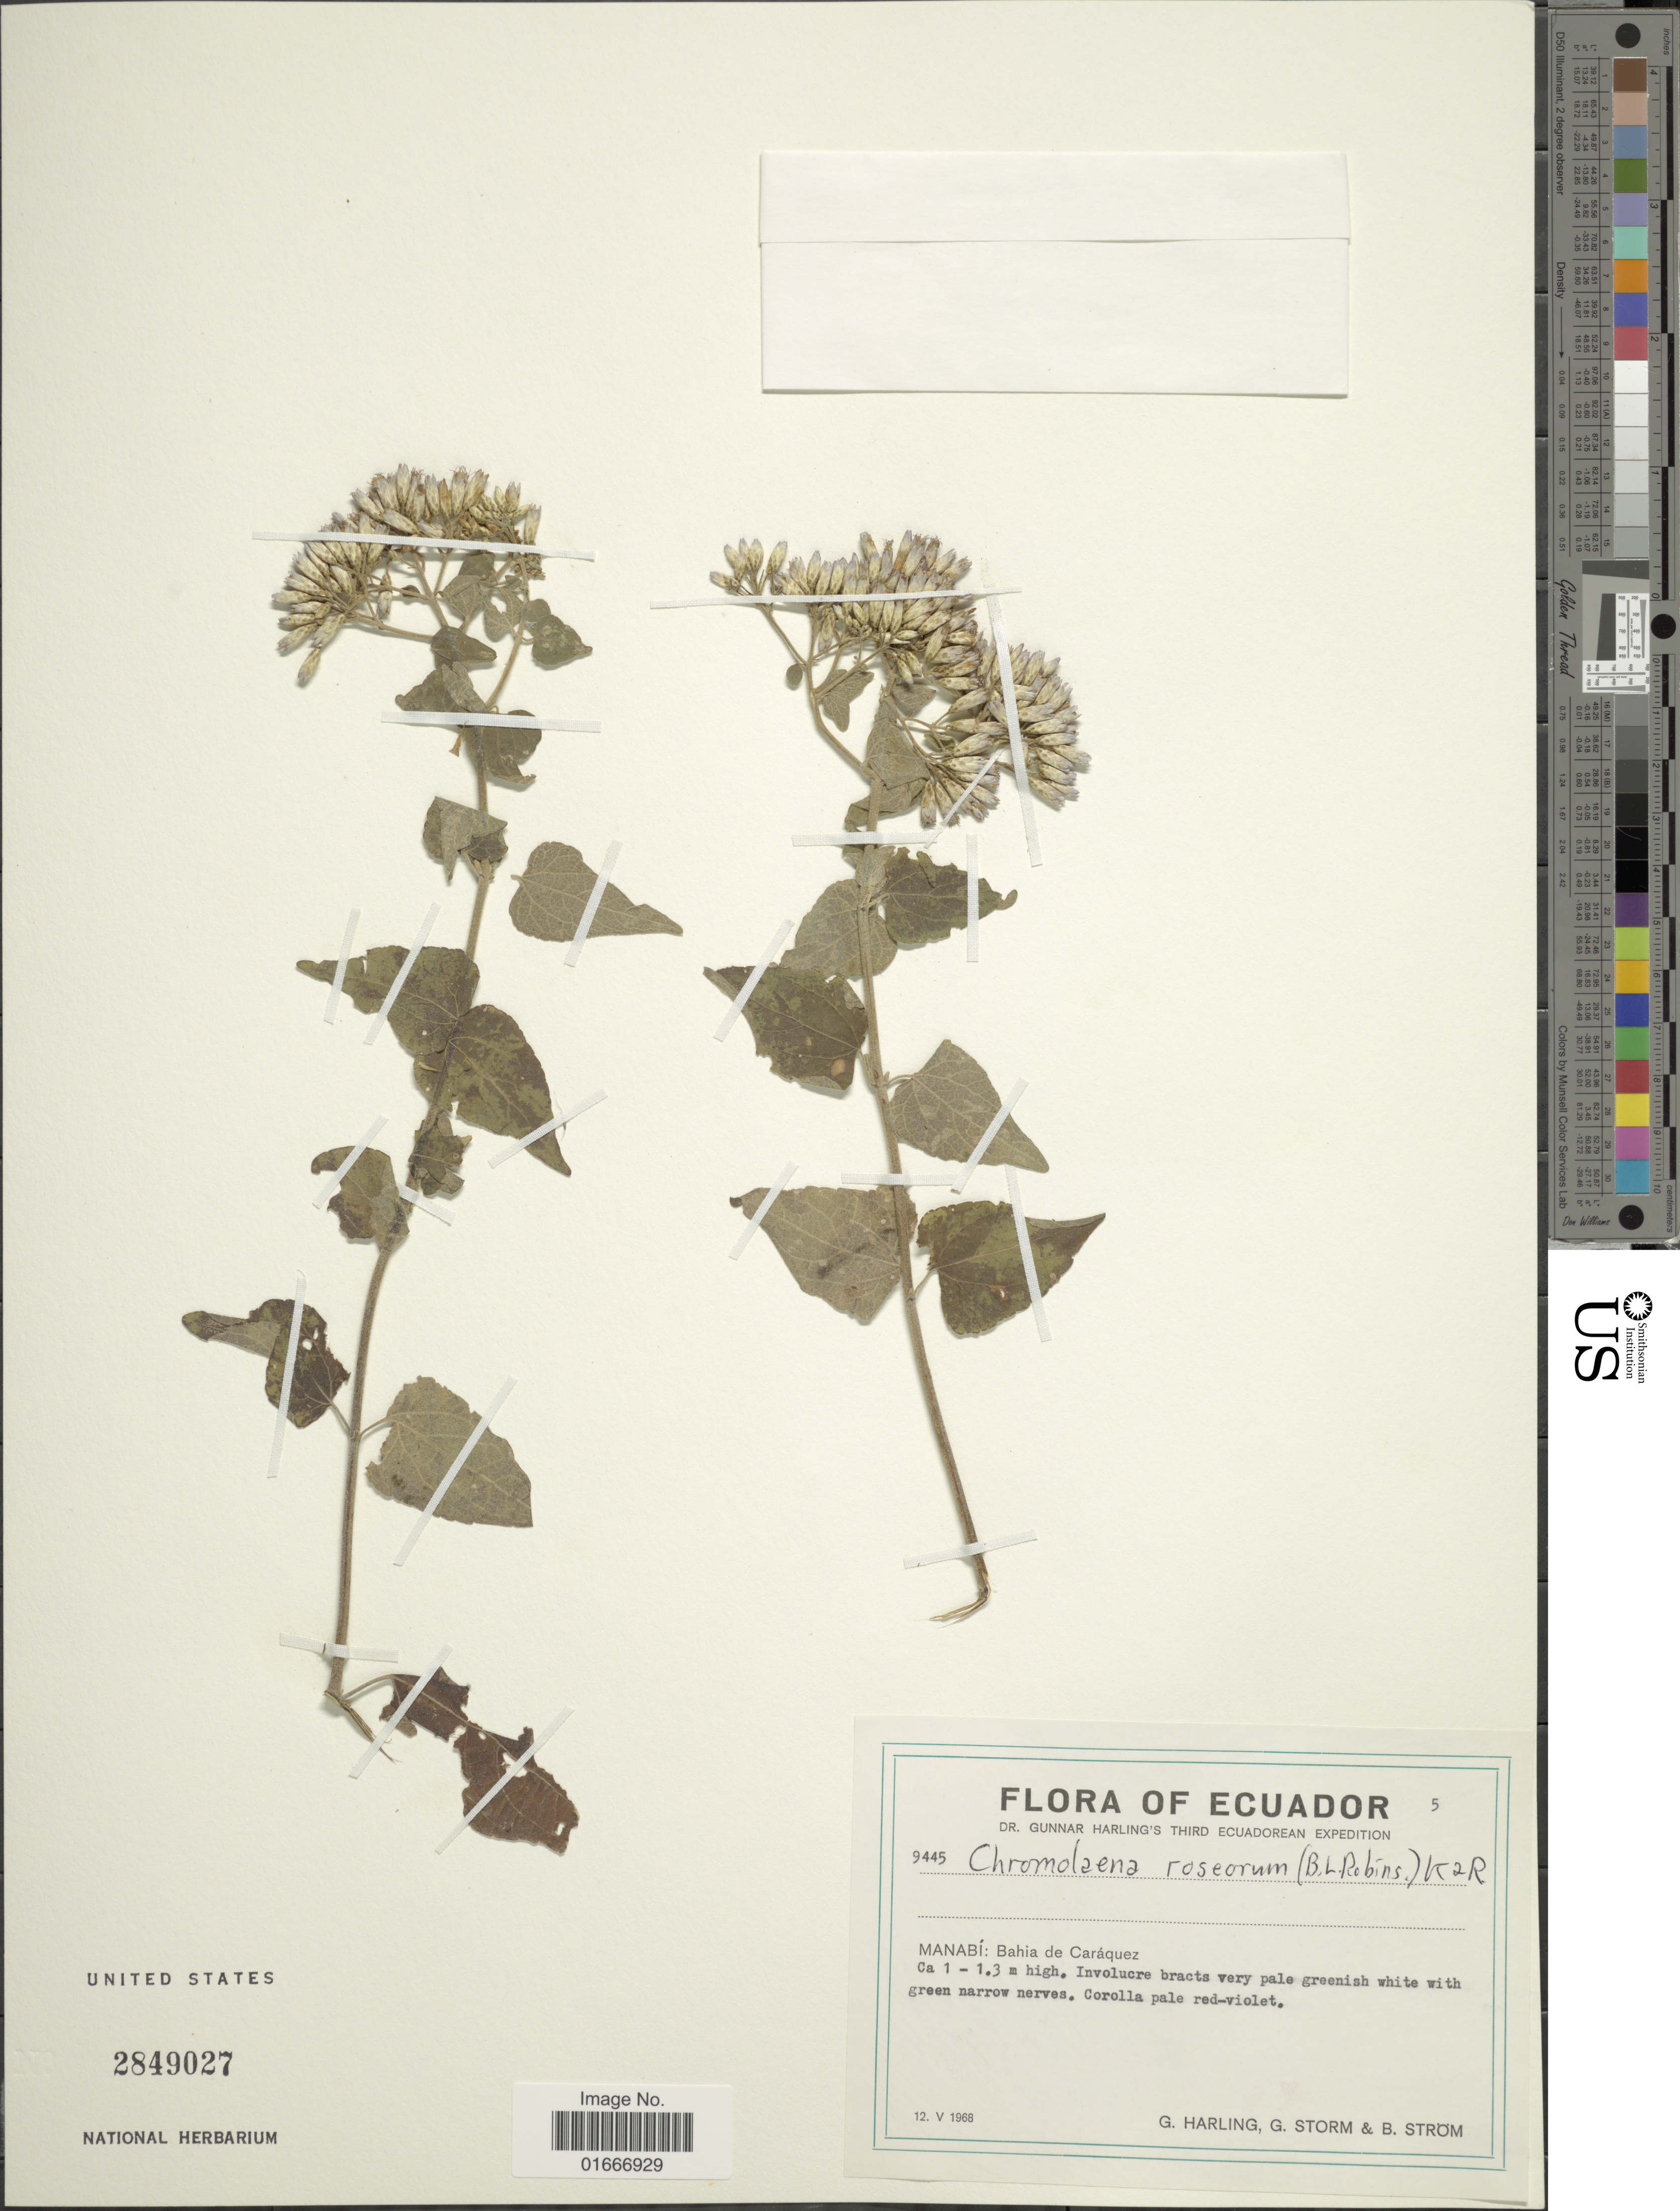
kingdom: Plantae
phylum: Tracheophyta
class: Magnoliopsida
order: Asterales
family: Asteraceae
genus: Chromolaena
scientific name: Chromolaena roseorum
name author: (B.L. Rob.) R.M. King & H. Rob.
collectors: G. Harling, G. Storm & B. Ström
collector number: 9445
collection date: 1968-05-12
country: Ecuador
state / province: Manabí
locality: Ecuador. Manabí: Bahia de Caraquez.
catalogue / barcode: US 2849027